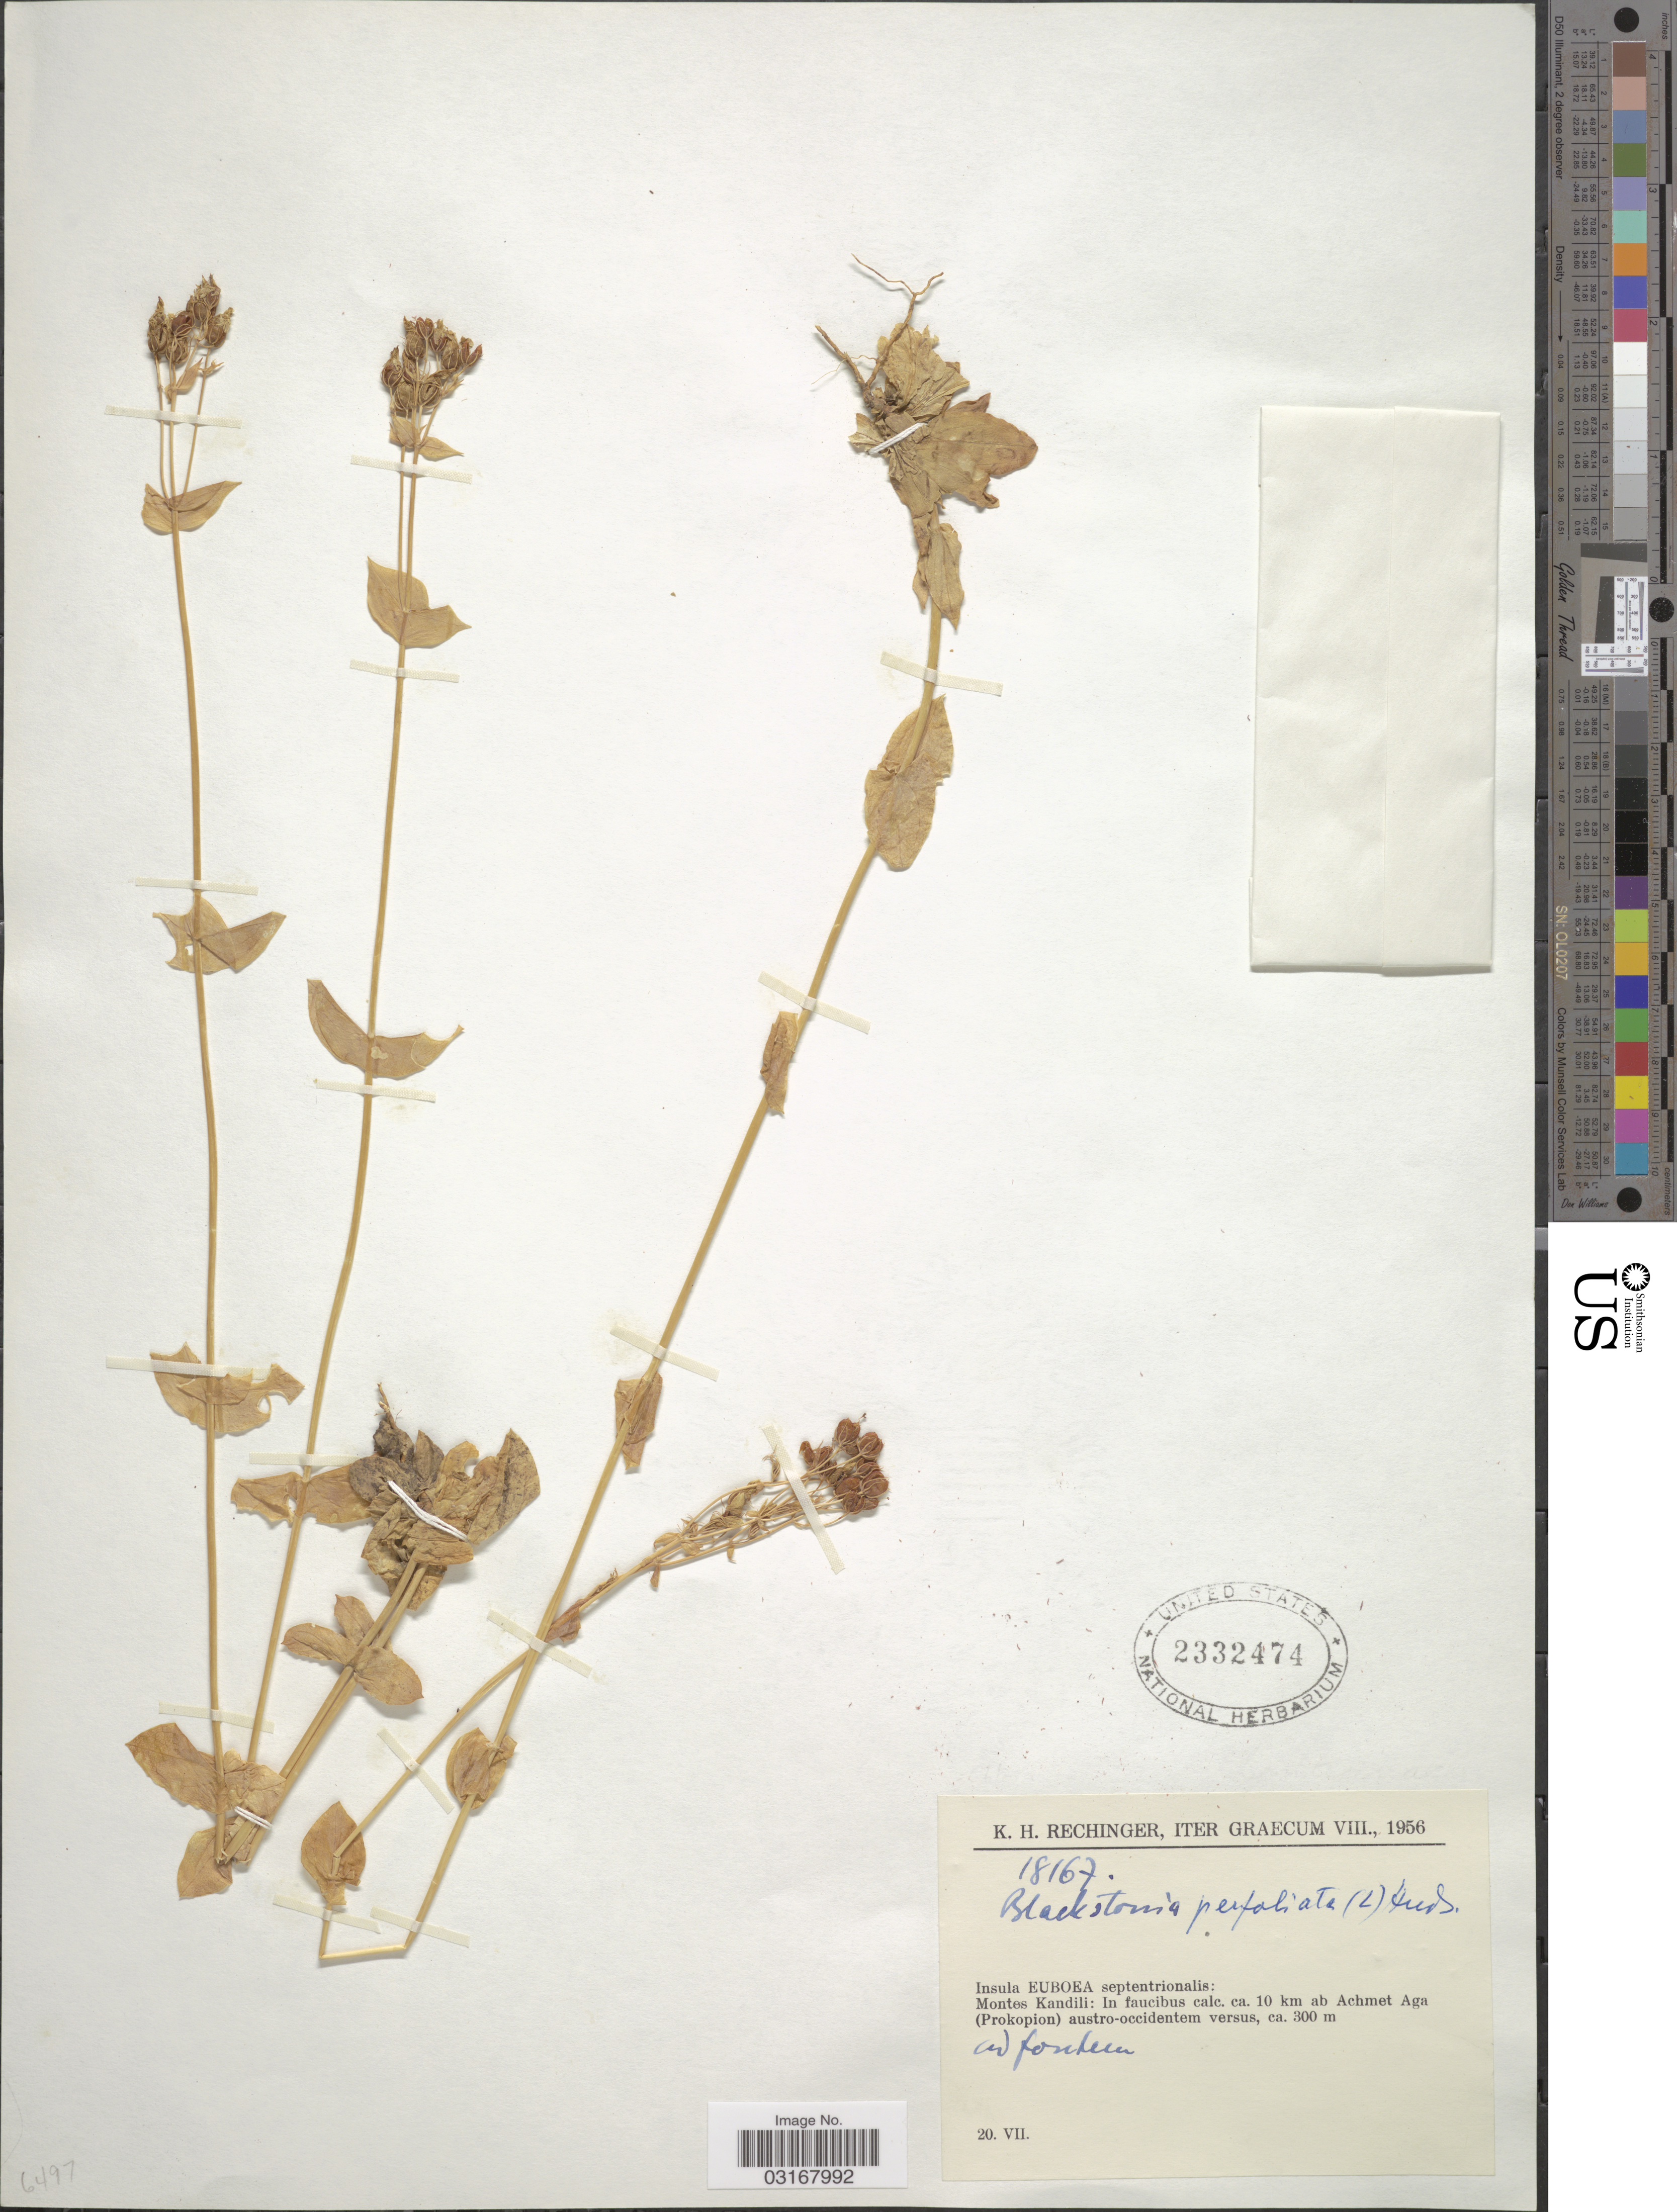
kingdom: Plantae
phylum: Tracheophyta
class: Magnoliopsida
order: Gentianales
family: Gentianaceae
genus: Chlora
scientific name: Chlora perfoliata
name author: (L.) L.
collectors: K. H. Rechinger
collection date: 1956-07-20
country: Greece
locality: Insula EUBOEA septentrionalis: Montes Kandili: In faucibus calc. ca. 10 km ab Achmet Aga (Prokopion) austro-occidentem versus.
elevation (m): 300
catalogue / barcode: US 2332474